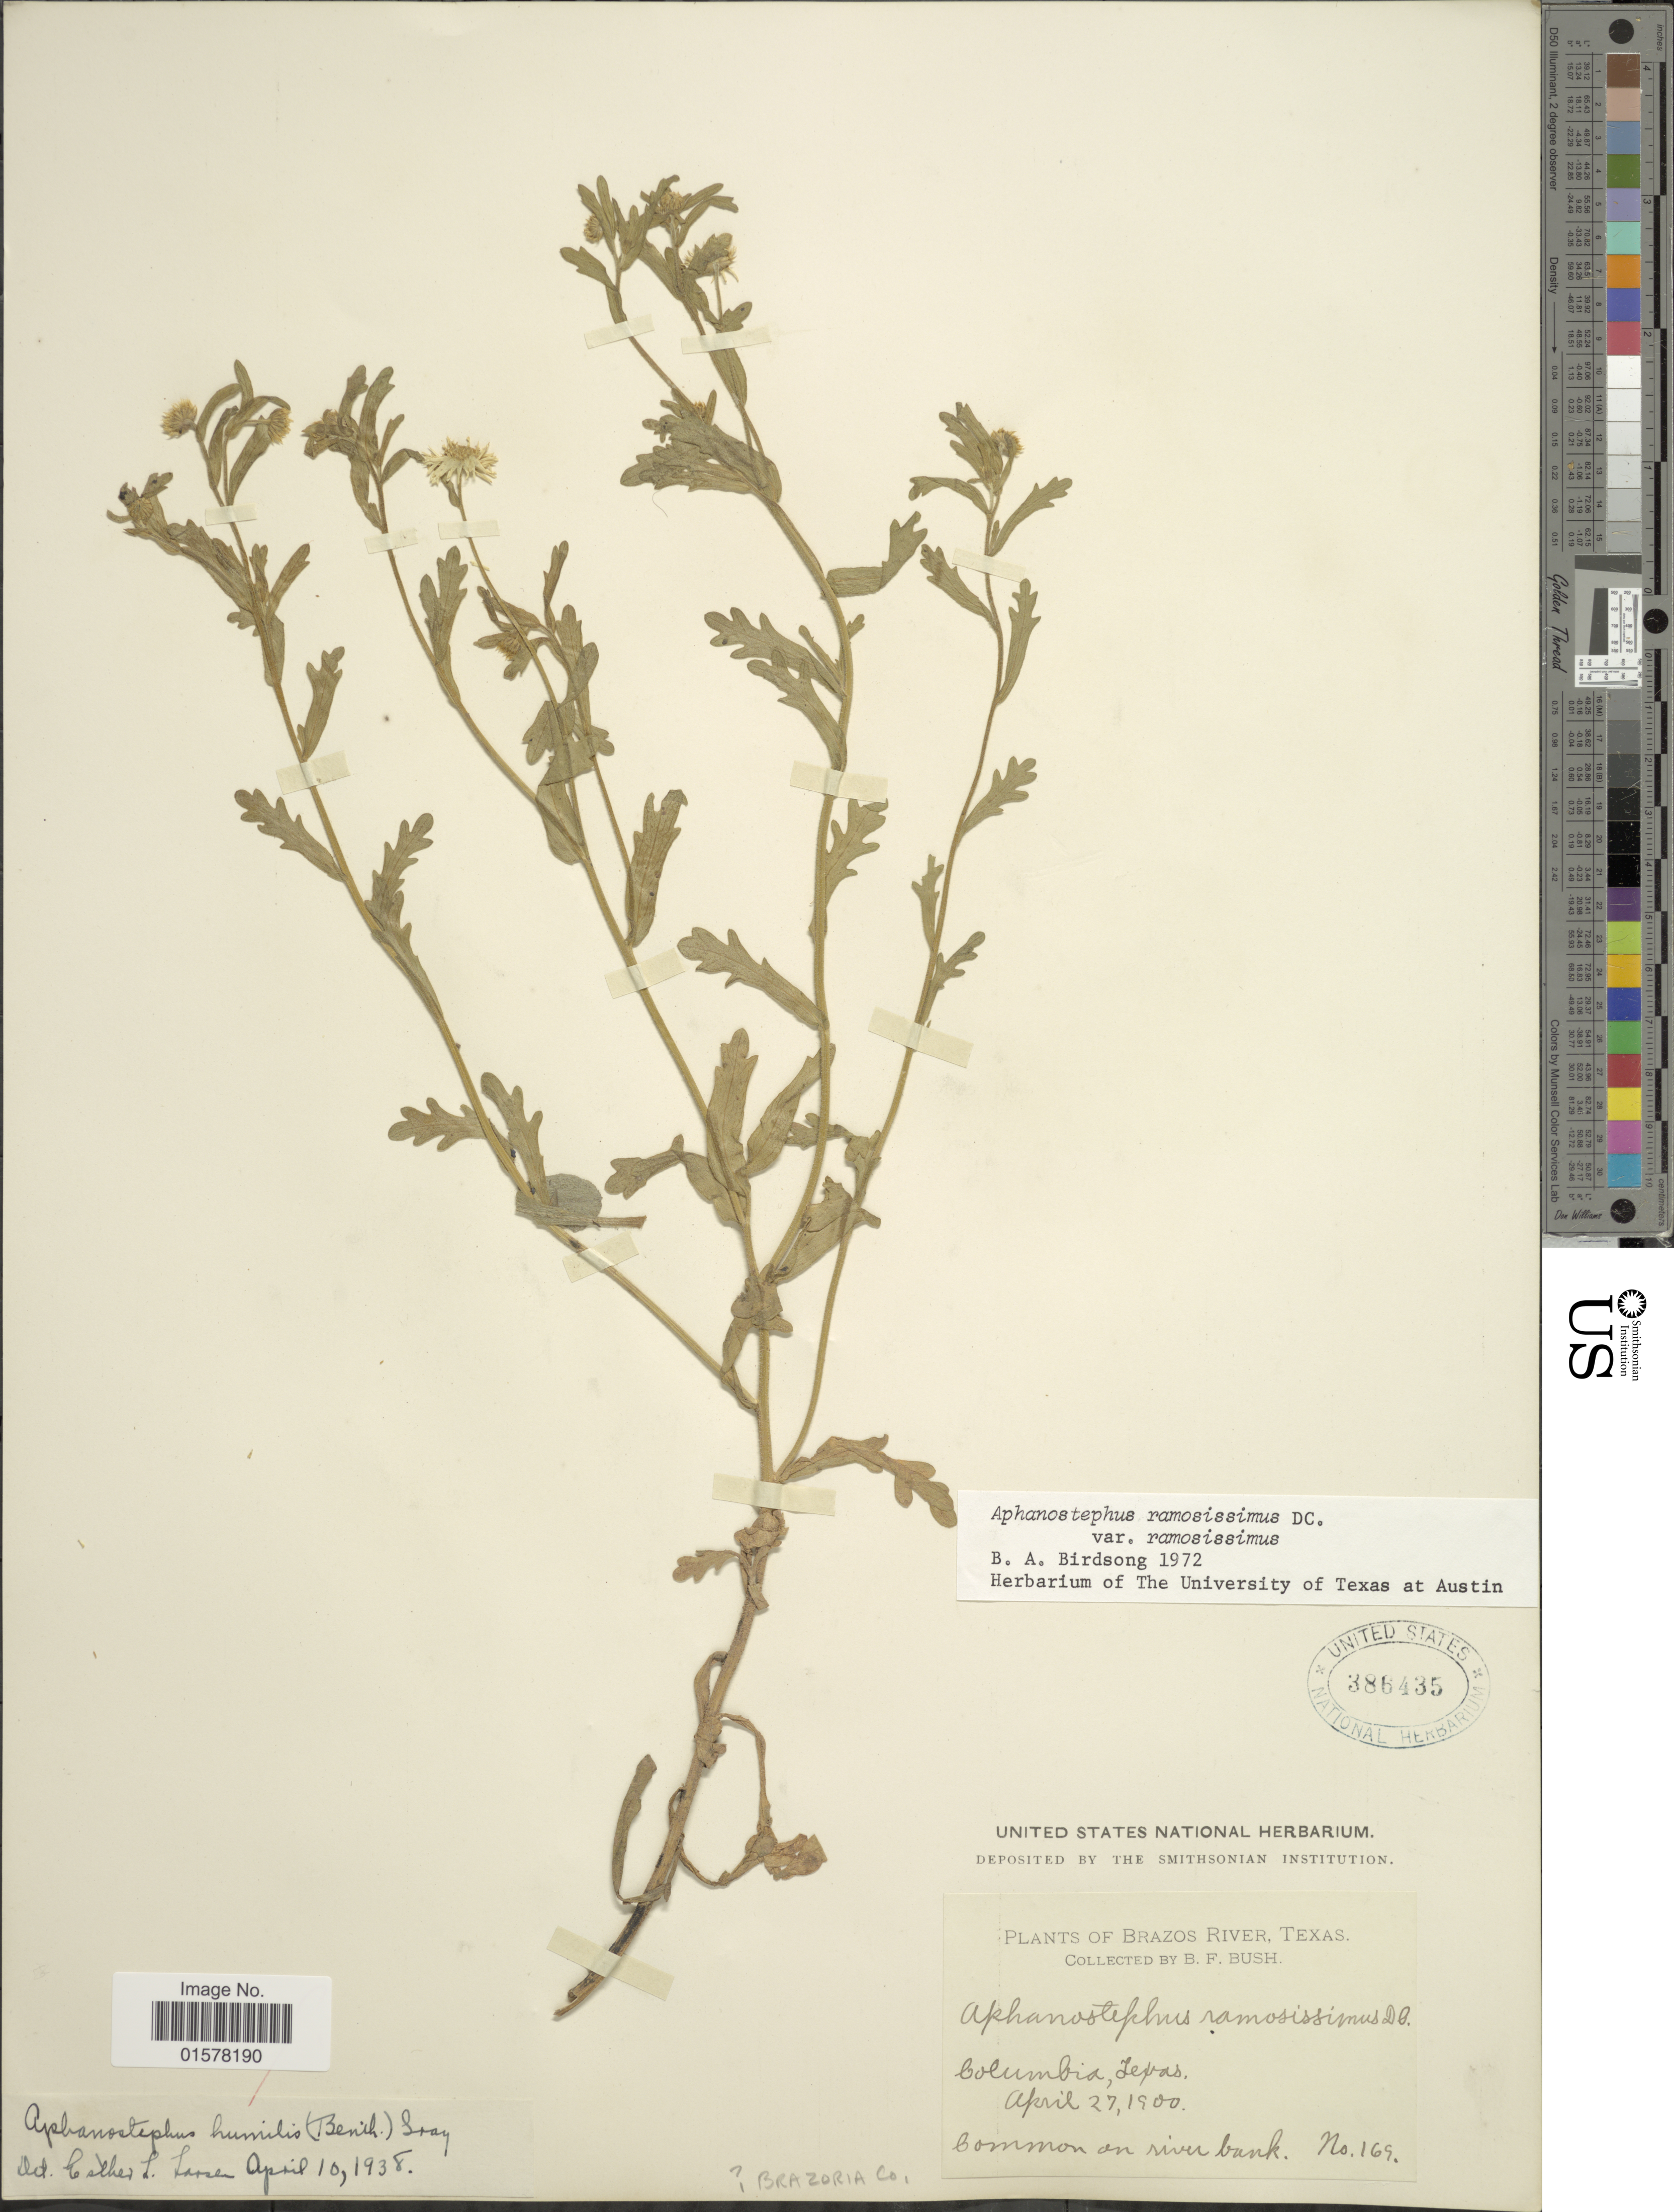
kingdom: Plantae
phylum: Tracheophyta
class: Magnoliopsida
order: Asterales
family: Asteraceae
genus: Aphanostephus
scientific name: Aphanostephus ramosissimus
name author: DC.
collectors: B. F. Bush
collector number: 169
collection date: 1900-04-27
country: United States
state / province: Texas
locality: Brazos River. Columbia, Texas. Common on riverbank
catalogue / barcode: US 386435